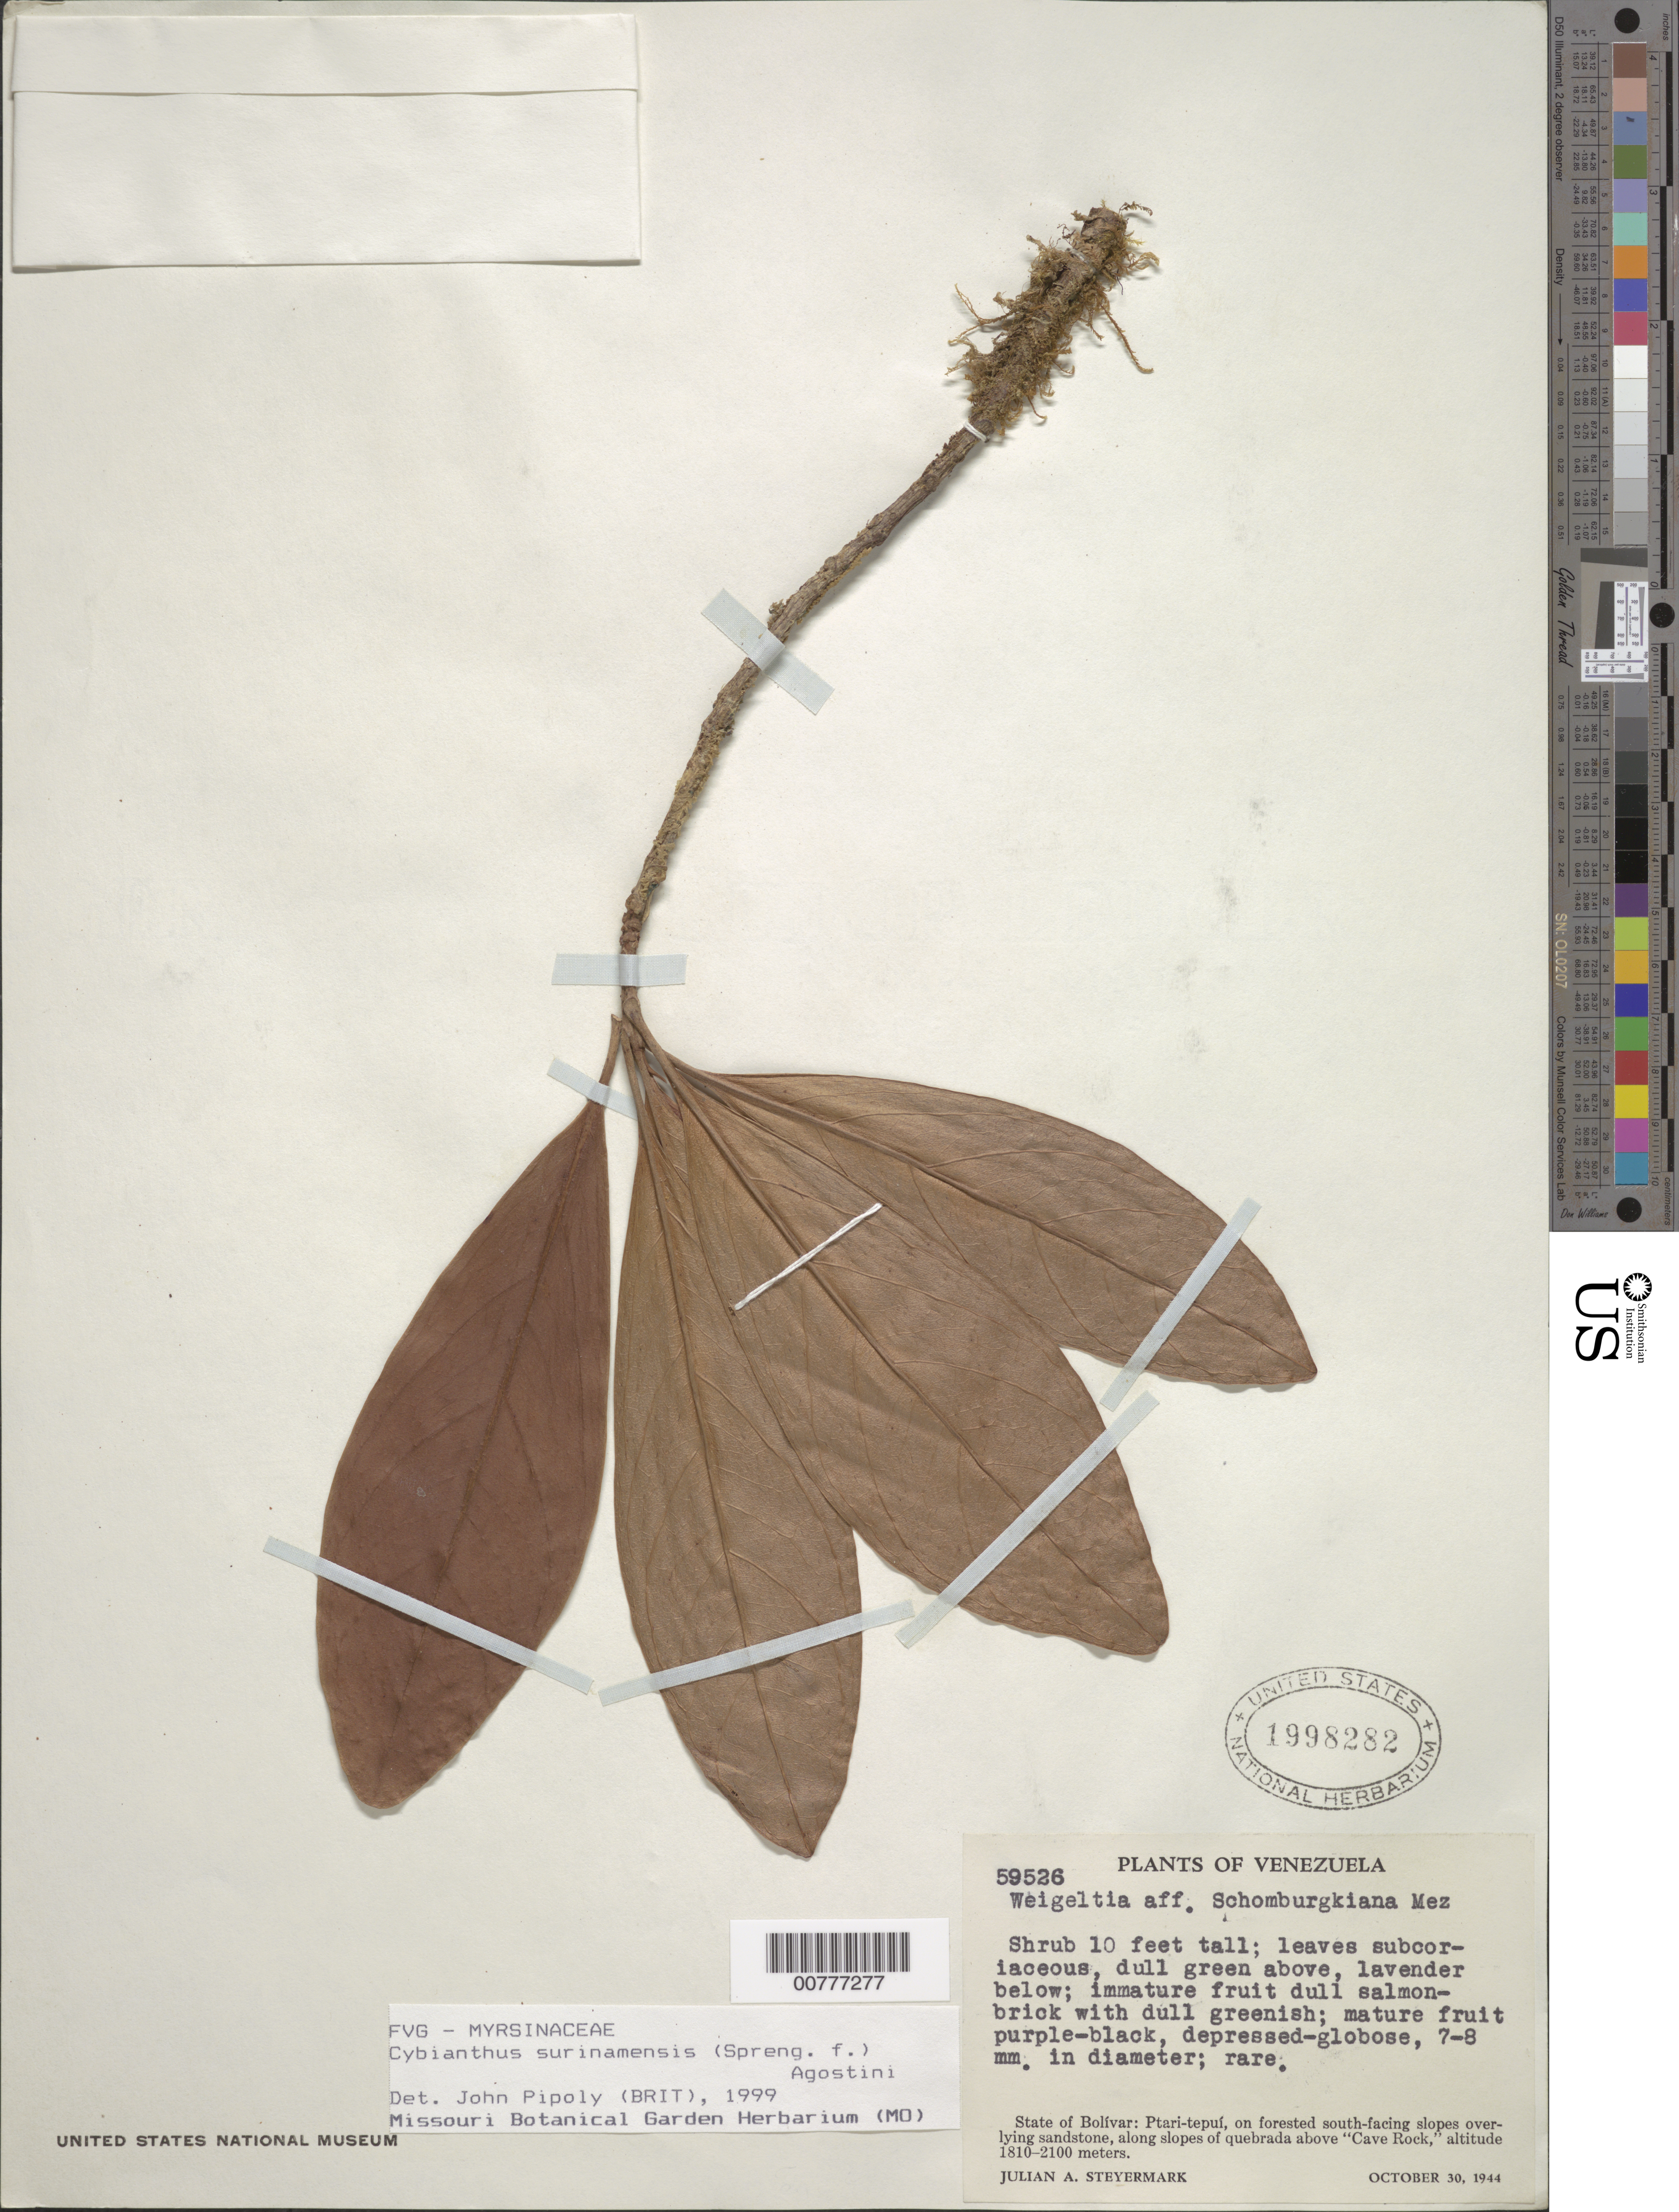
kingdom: Plantae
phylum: Tracheophyta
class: Magnoliopsida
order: Ericales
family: Primulaceae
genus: Cybianthus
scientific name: Cybianthus surinamensis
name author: (Spreng.) G. Agostini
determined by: Pipoly, J. J., III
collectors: J. Steyermark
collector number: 59526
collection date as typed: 30-Oct-44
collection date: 1944-10-30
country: Venezuela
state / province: Bolívar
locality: Ptari-tepuí, above "Cave Rock"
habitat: Forested S-facing slopes overlying sandstone, along slopes of quebrada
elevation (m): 1810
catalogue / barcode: US 1998282